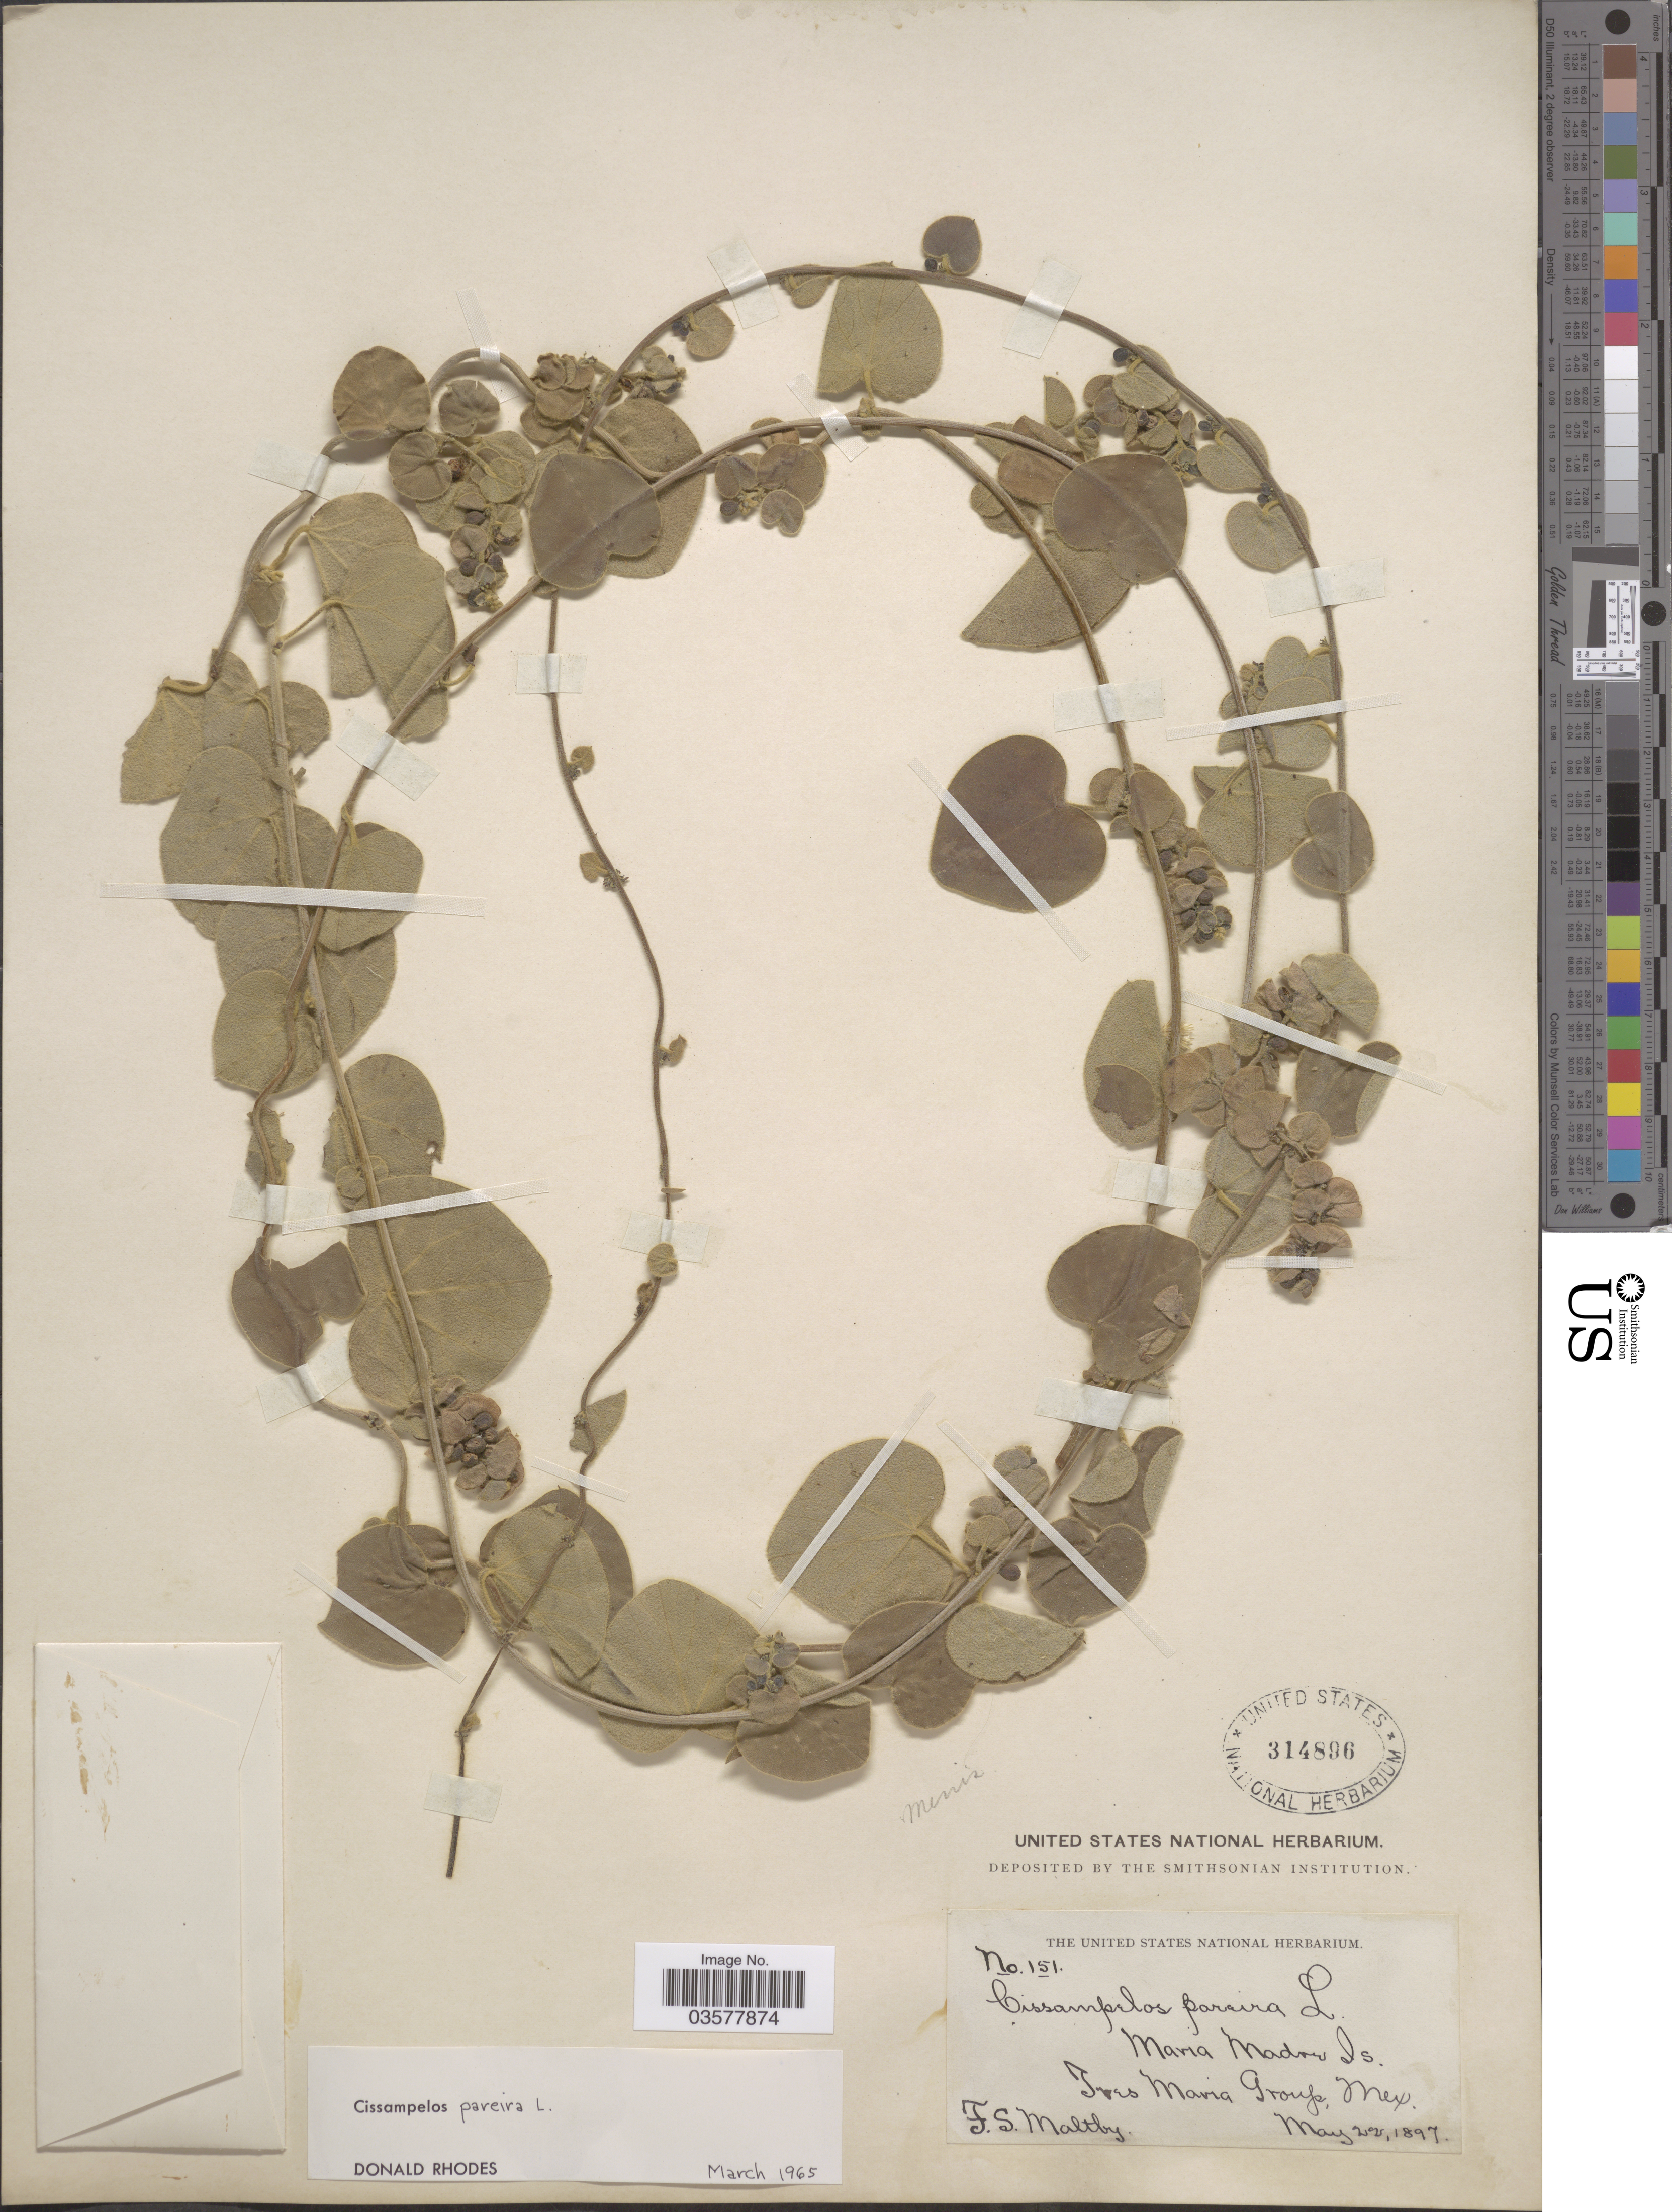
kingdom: Plantae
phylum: Tracheophyta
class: Magnoliopsida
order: Ranunculales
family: Menispermaceae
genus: Cissampelos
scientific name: Cissampelos pareira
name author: L.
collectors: F. S. Maltby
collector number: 151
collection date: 1897-05-22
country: Mexico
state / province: Nayarit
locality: Maria Madre Is. Tres Maria Group.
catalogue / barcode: US 314896